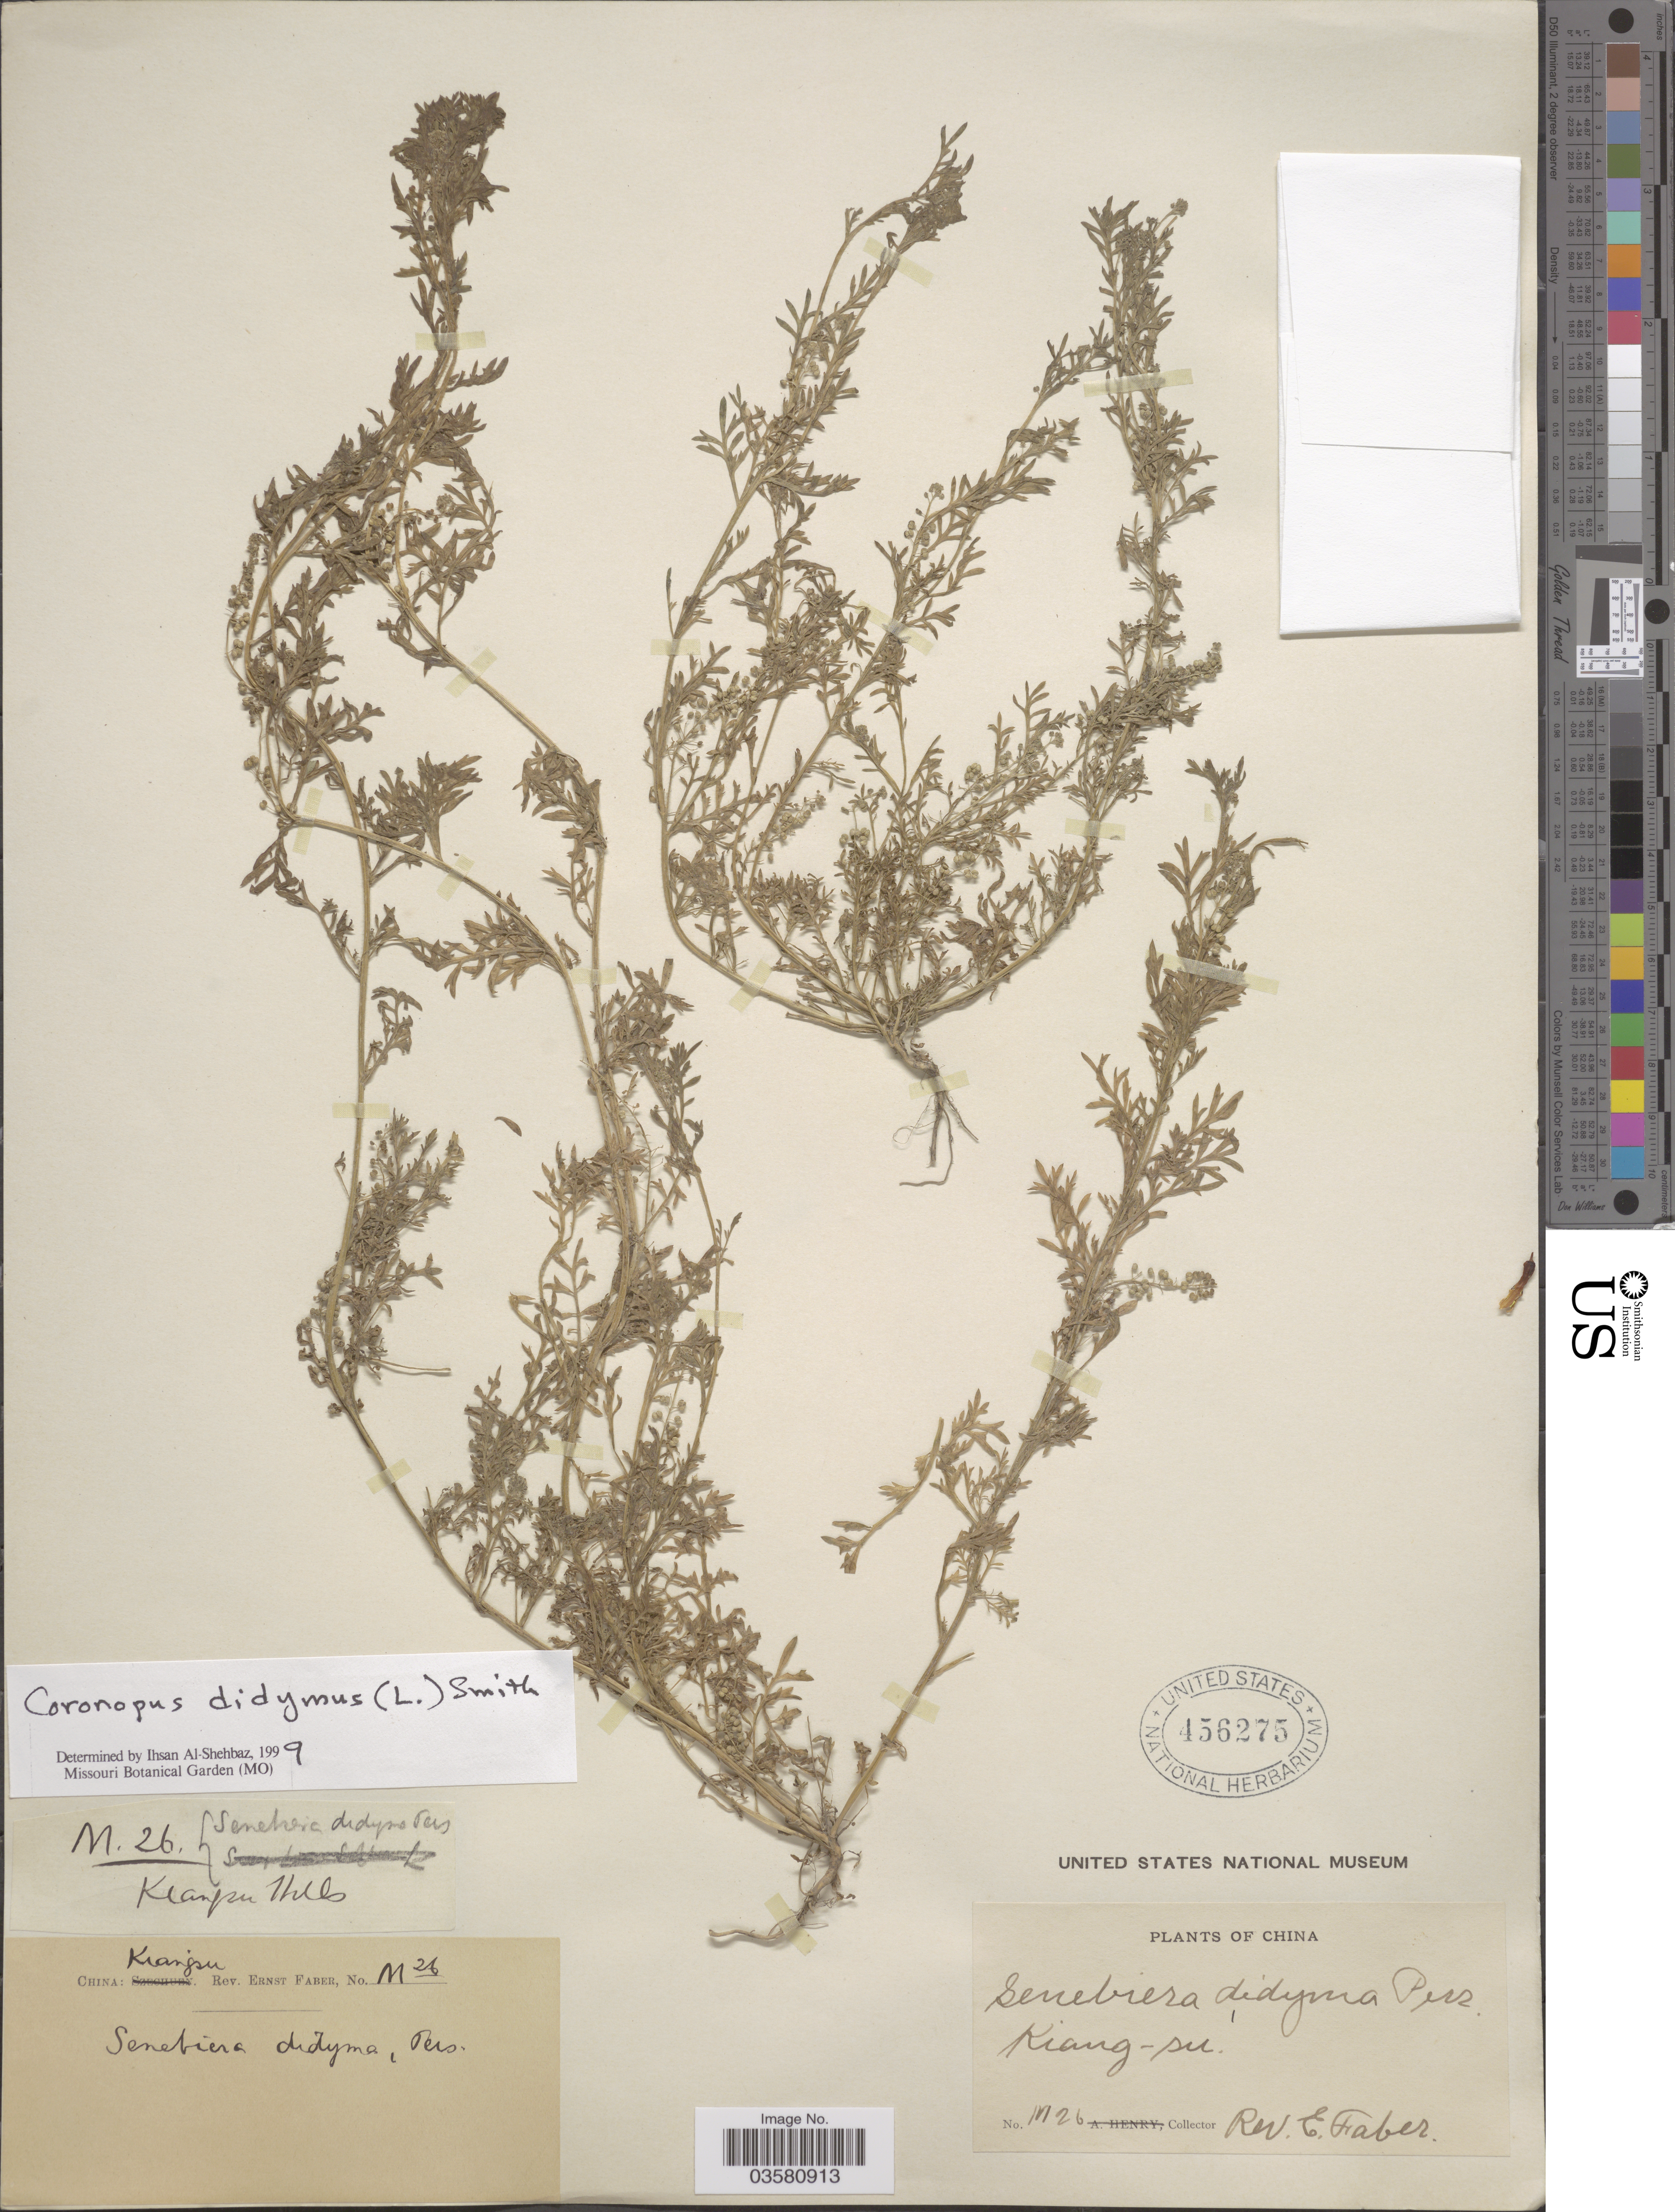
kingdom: Plantae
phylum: Tracheophyta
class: Magnoliopsida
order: Brassicales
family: Brassicaceae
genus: Lepidium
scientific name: Lepidium didymum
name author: L.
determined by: Strong, M. T., (US), Smithsonian Institution - National Museum of Natural History (UNITED STATES)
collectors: E. Faber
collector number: M26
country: China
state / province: Jiangsu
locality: Kiangsu. Kiangsu Hills.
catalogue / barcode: US 456275